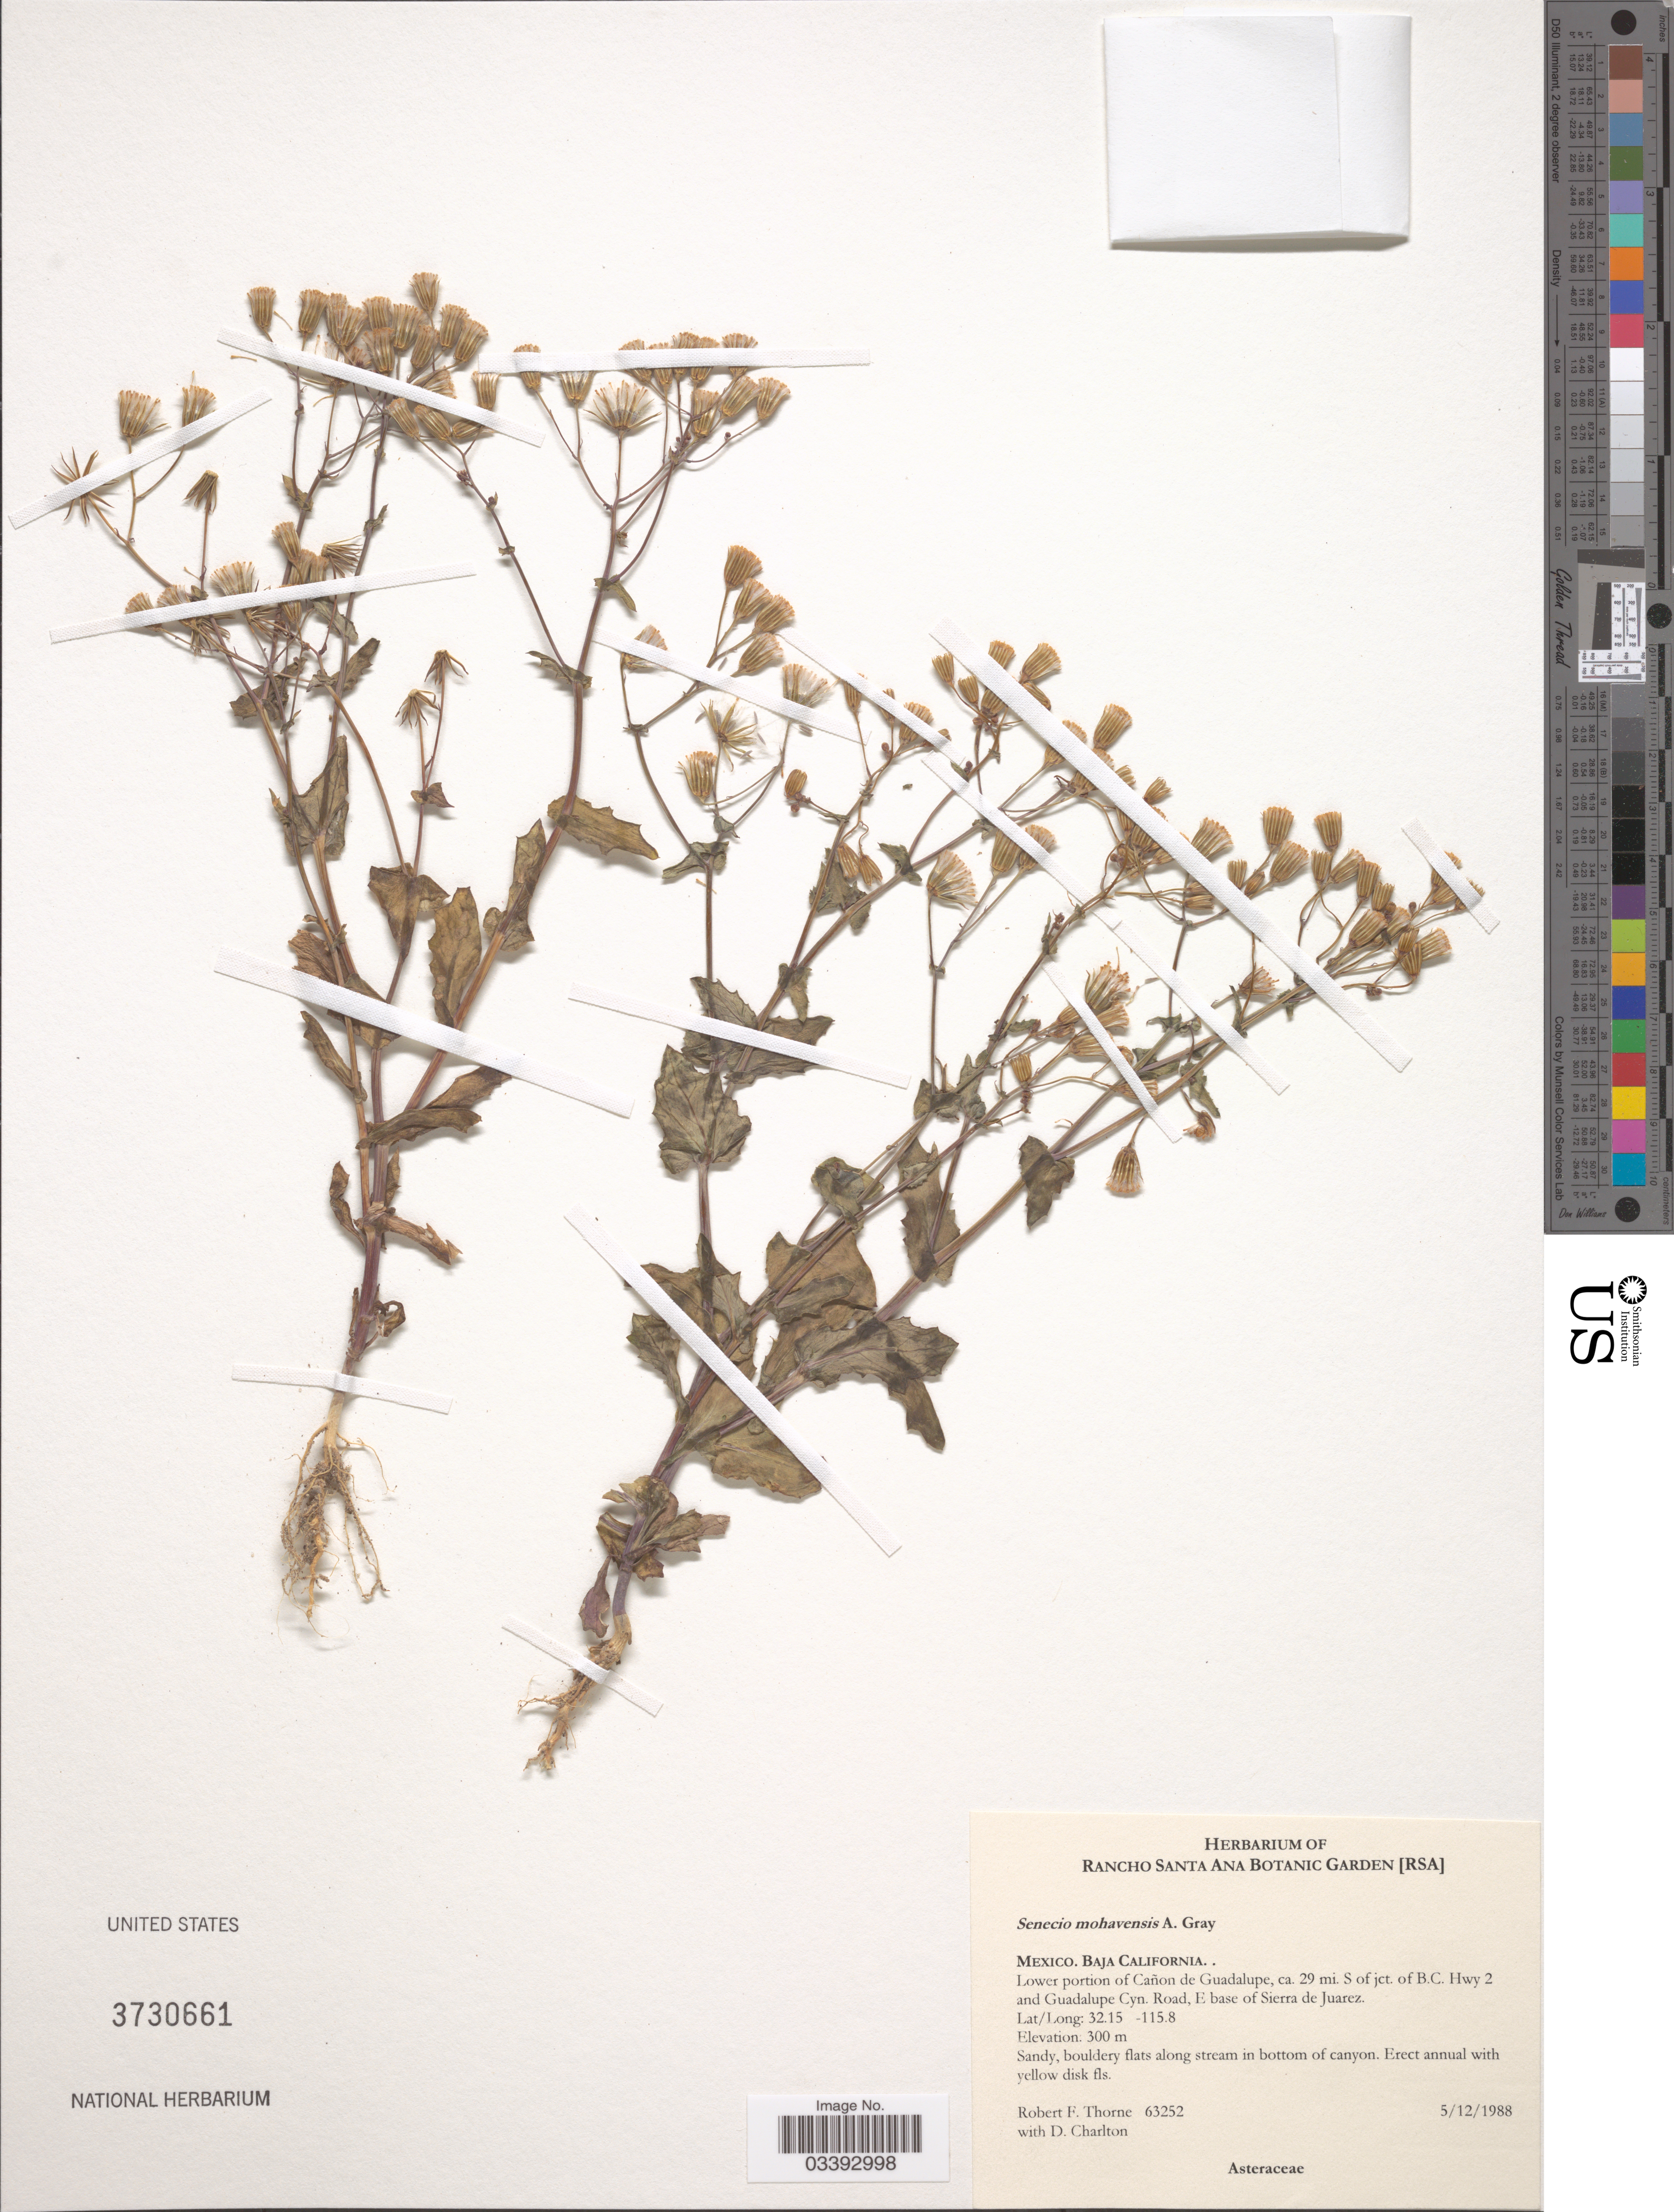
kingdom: Plantae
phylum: Tracheophyta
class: Magnoliopsida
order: Asterales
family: Asteraceae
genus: Senecio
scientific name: Senecio mohavensis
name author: A. Gray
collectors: R. F. Thorne & D. Charlton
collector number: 63252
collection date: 1988-05-12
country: Mexico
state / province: Baja California Norte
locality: Lower portion of Cañon de Guadalupe, ca. 29 mi. S of jct. of B.C. Hwy 2 and Guadalupe Cyn. Road, E base of Sierra de Juarez.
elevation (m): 300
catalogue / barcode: US 3730661